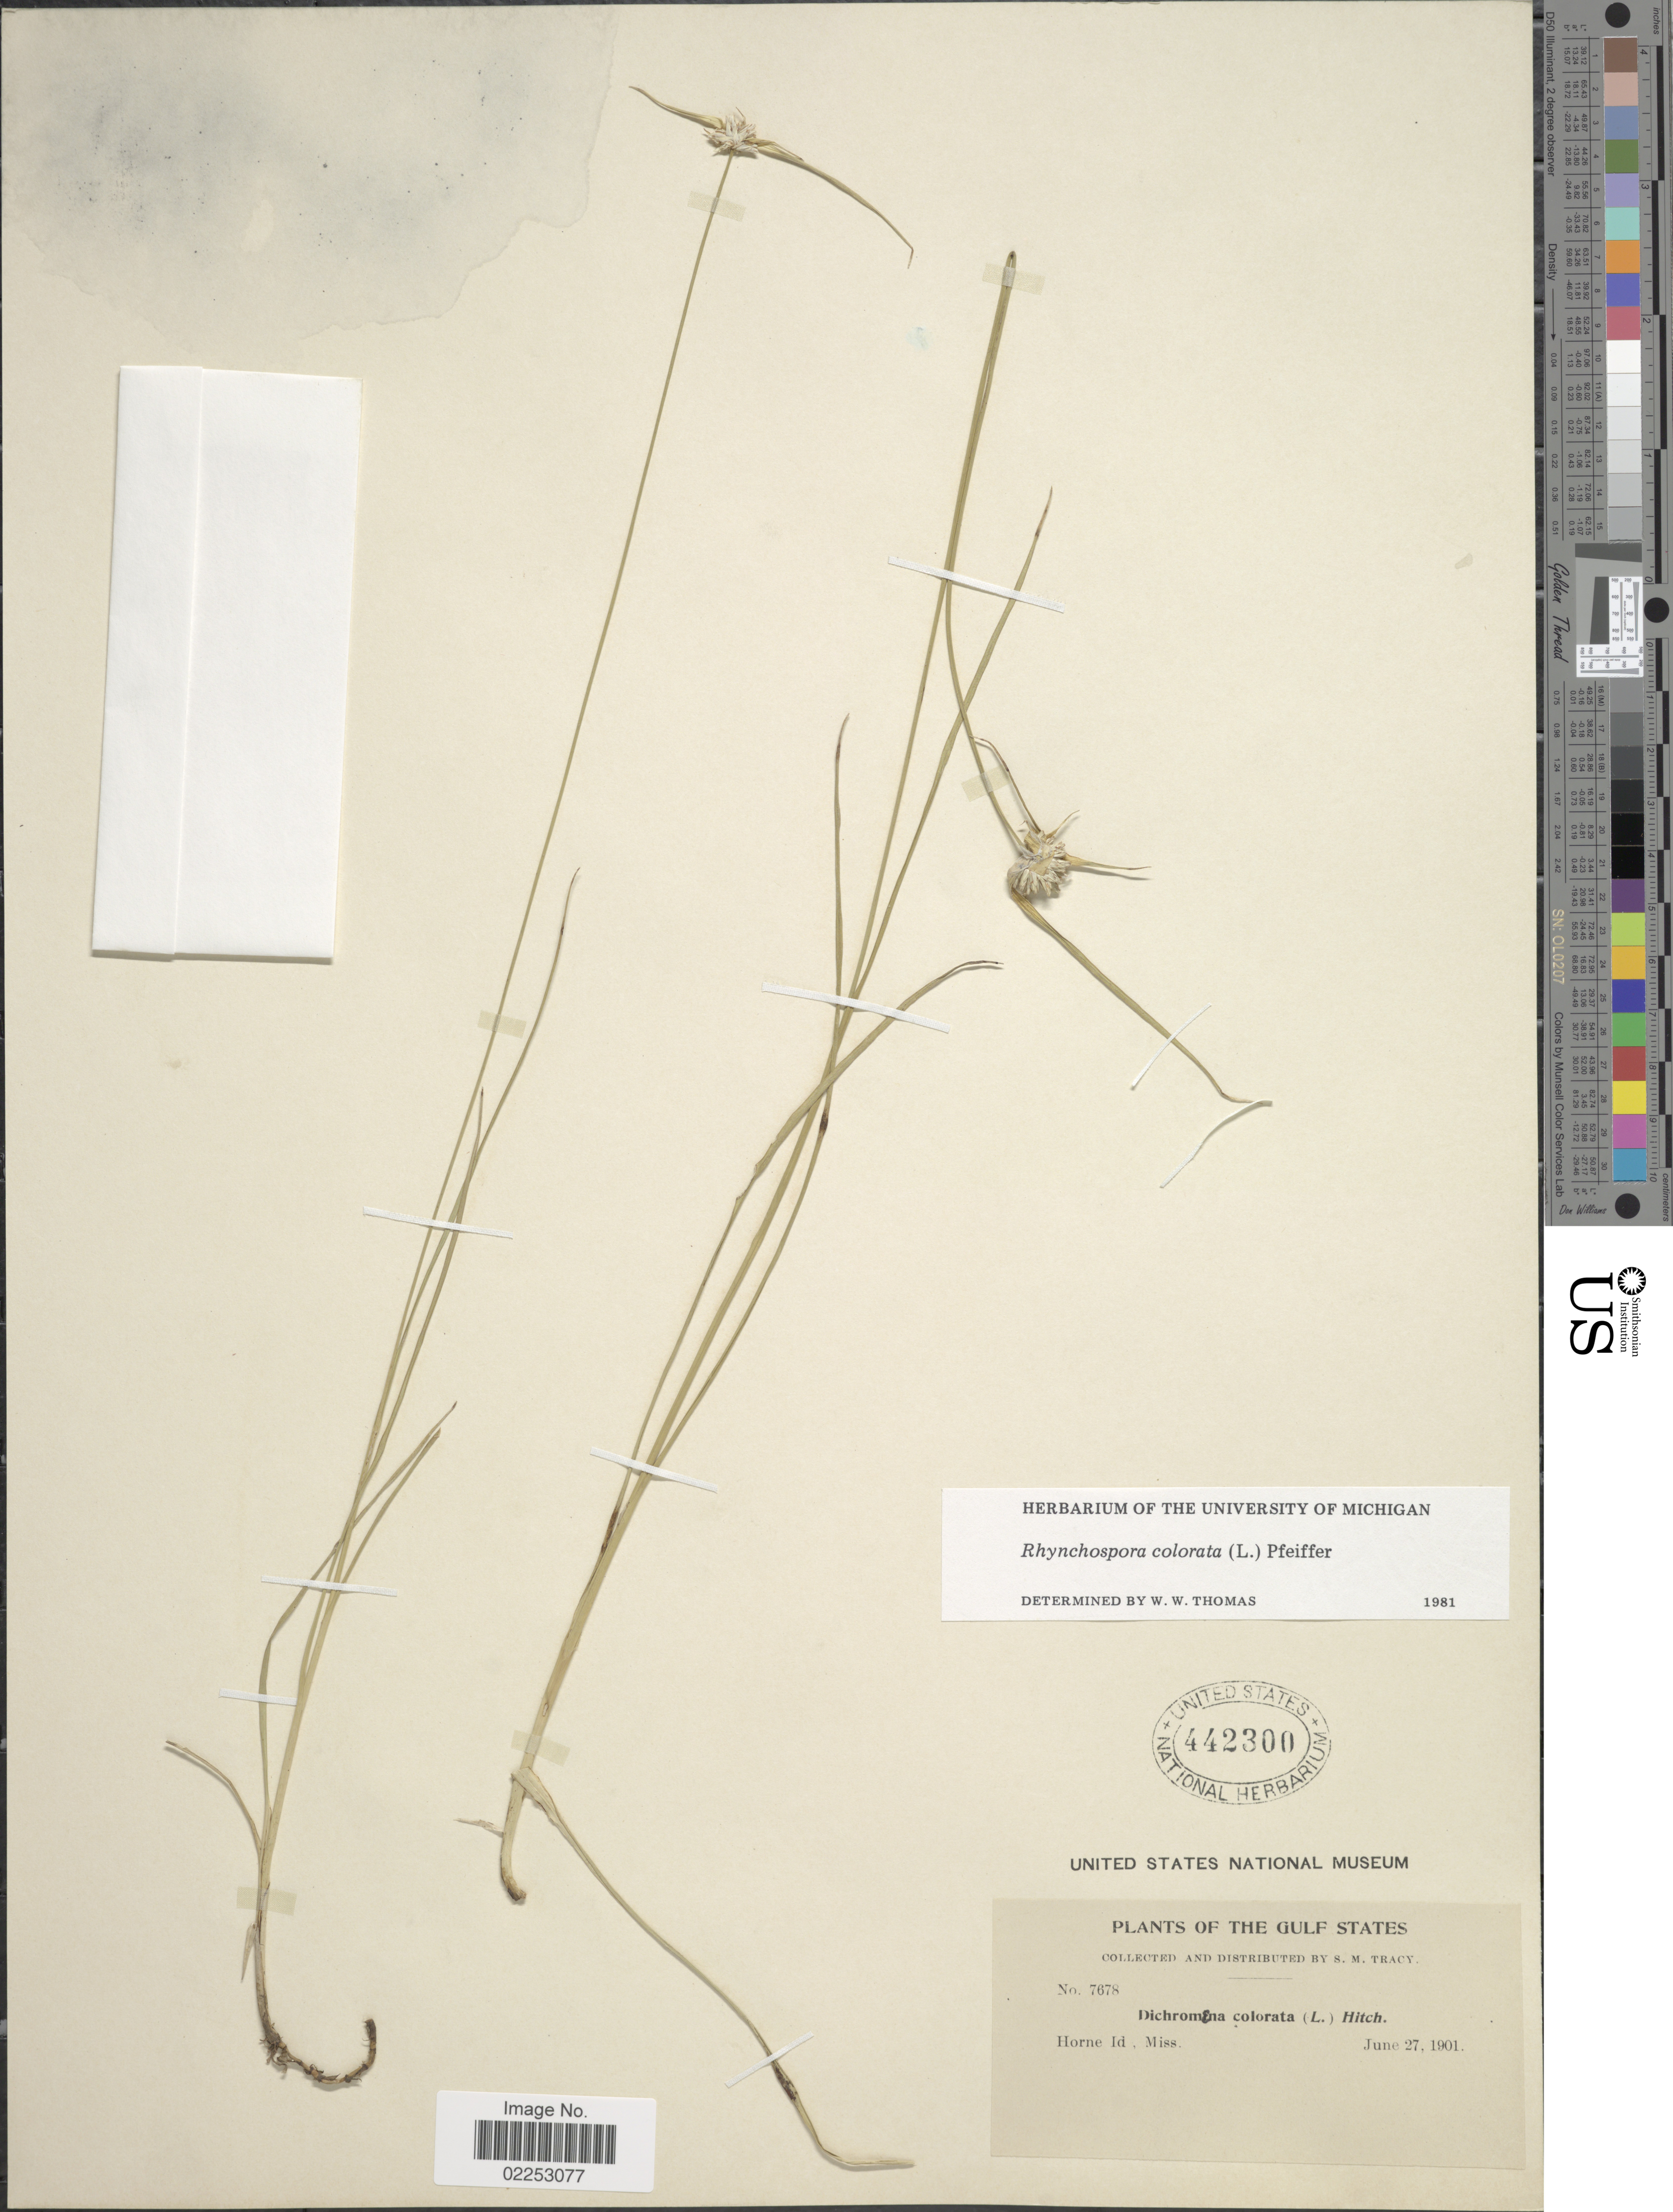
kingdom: Plantae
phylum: Tracheophyta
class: Liliopsida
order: Poales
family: Cyperaceae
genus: Rhynchospora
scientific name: Rhynchospora colorata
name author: (L.) H. Pfeiff.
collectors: S. M. Tracy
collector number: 7678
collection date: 1901-06-27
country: United States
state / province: Mississippi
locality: Horn Id., Gulf States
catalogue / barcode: US 442300